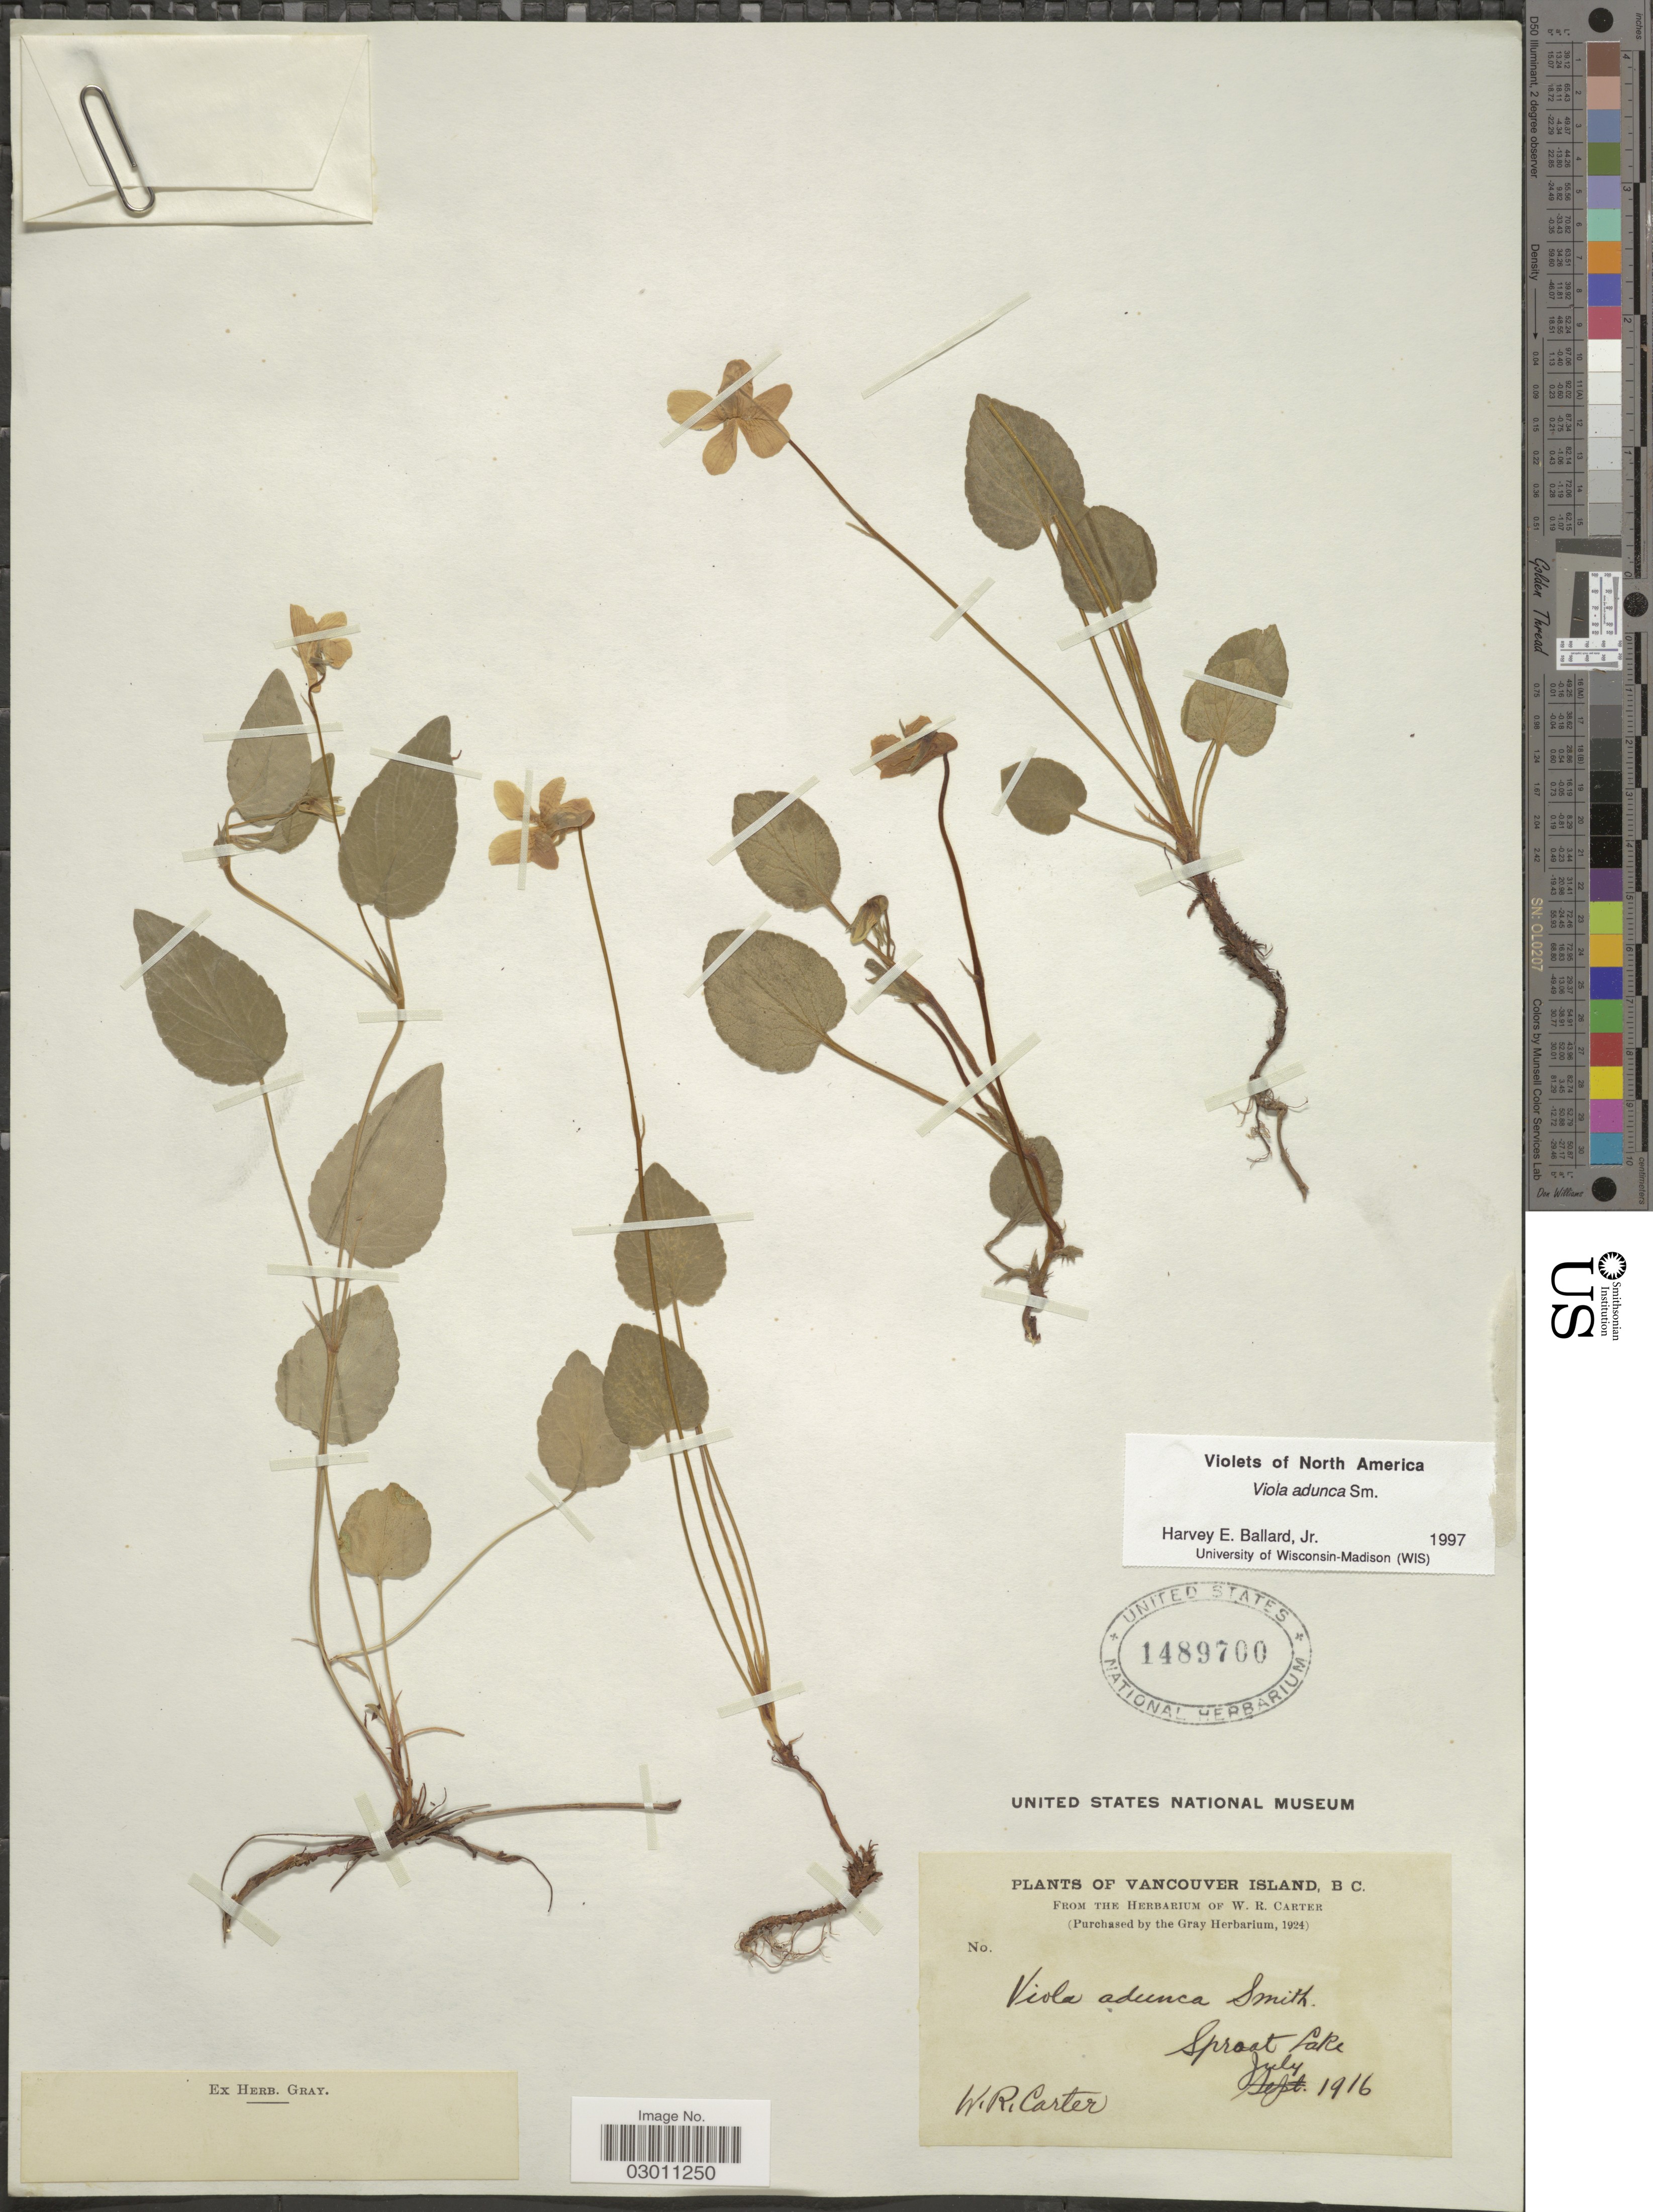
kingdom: Plantae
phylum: Tracheophyta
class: Magnoliopsida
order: Malpighiales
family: Violaceae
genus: Viola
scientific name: Viola adunca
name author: Sm.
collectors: W. R. Carter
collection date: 1916-07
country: Canada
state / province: British Columbia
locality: Vancouver Island, B C. Sproat Lake.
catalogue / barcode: US 1489700